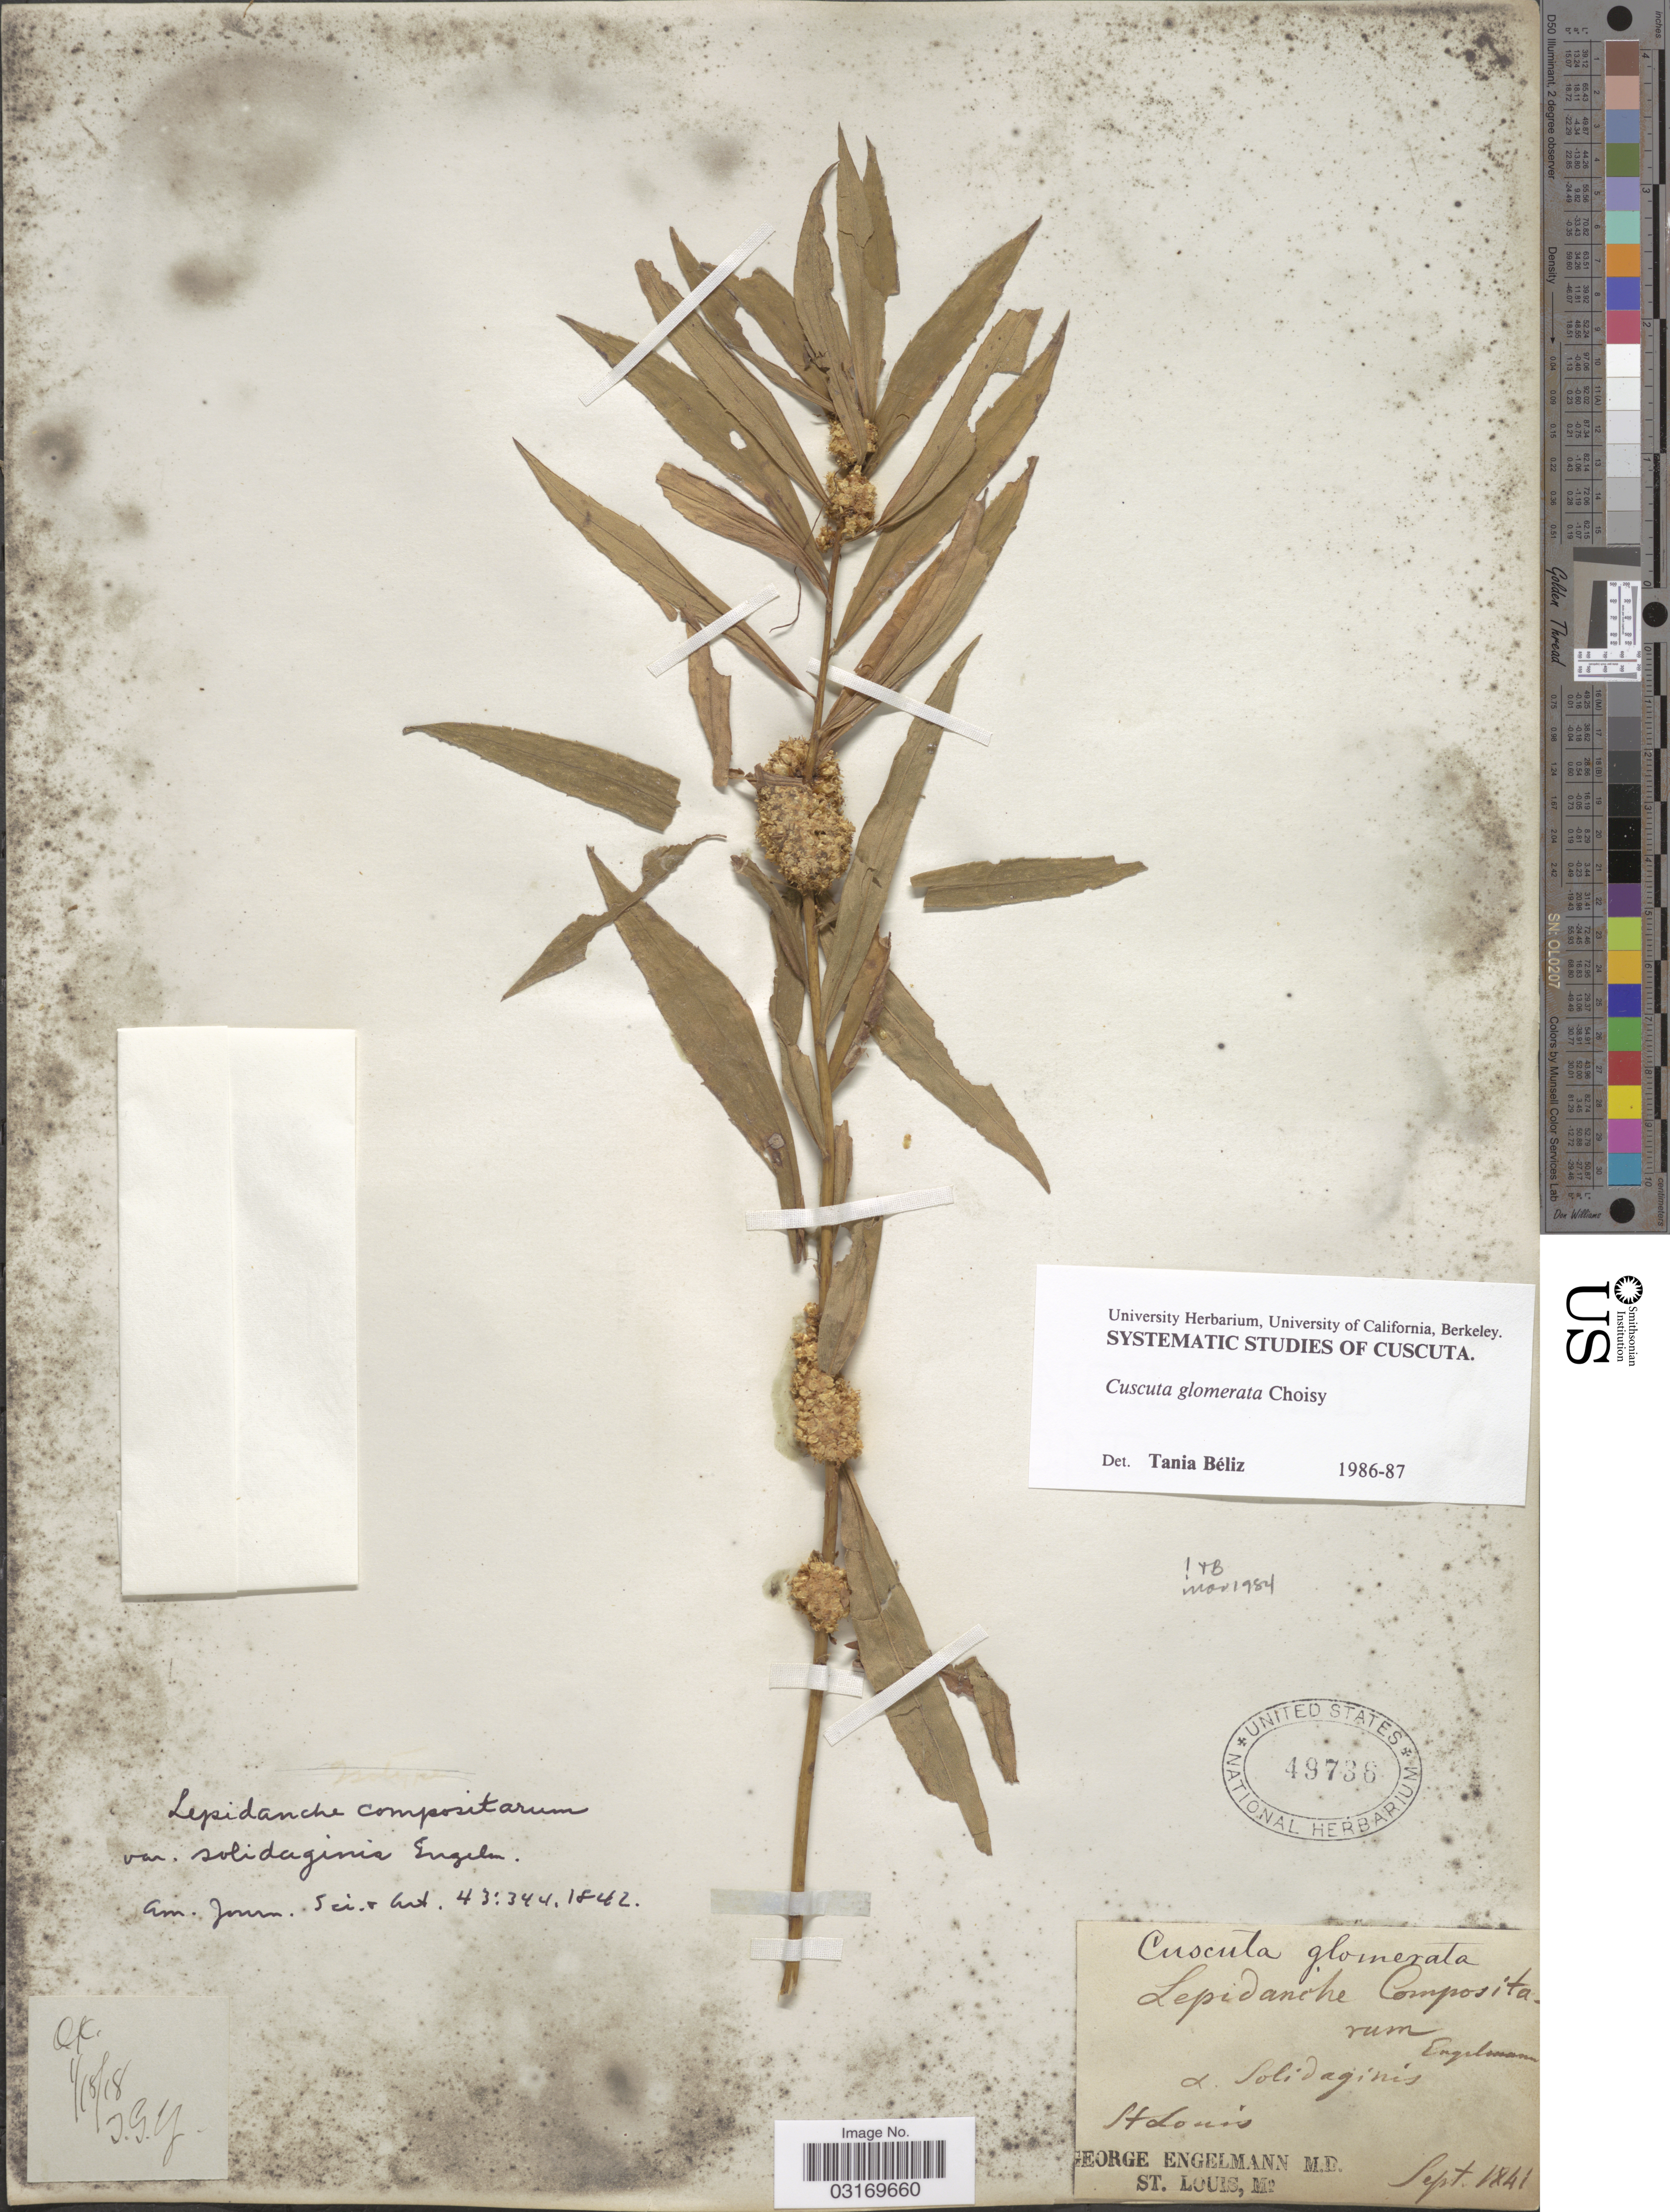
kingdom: Plantae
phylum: Tracheophyta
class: Magnoliopsida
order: Solanales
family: Convolvulaceae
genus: Cuscuta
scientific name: Cuscuta glomerata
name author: Chris.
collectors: G. Engelmann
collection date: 1841-09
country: United States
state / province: Missouri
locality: St. Louis.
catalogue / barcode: US 49736